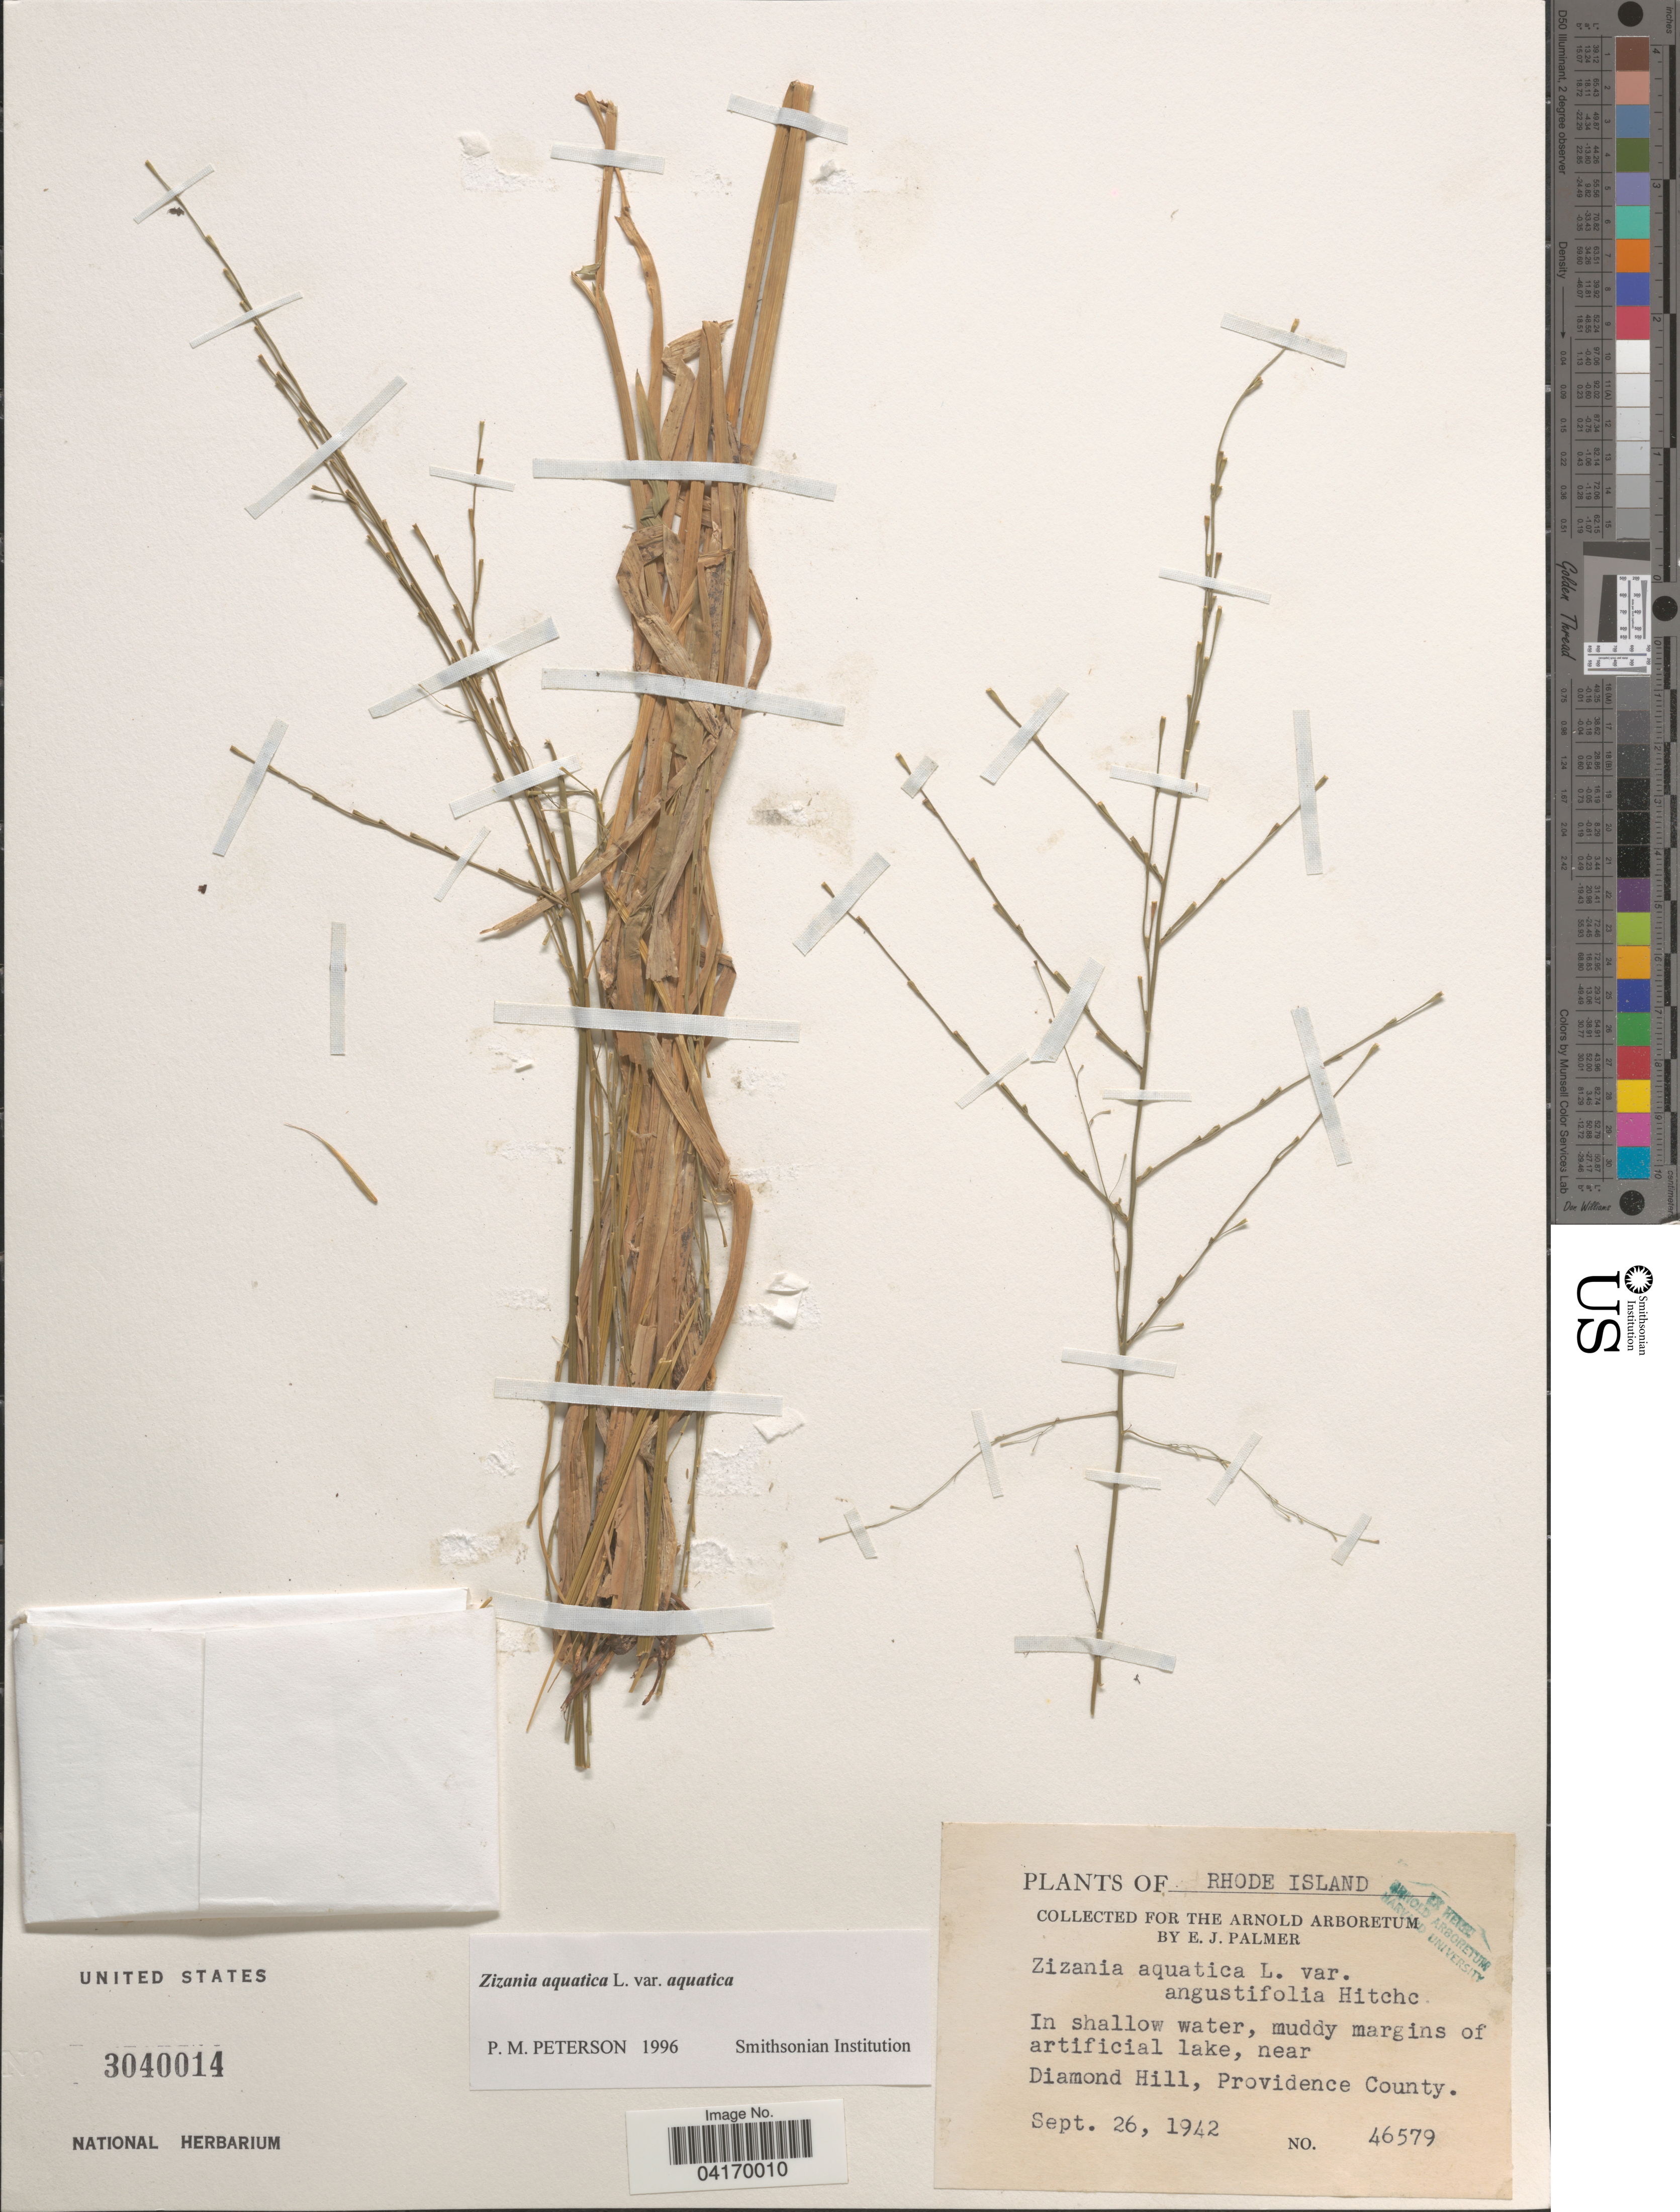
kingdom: Plantae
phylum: Tracheophyta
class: Liliopsida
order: Poales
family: Poaceae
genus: Zizania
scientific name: Zizania aquatica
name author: L.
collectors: E. J. Palmer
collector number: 46579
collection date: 1942-09-26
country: United States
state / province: Rhode Island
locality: In shallow water, muddy margins of artificial lake, near Diamond Hill, Providence County.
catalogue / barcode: US 3040014